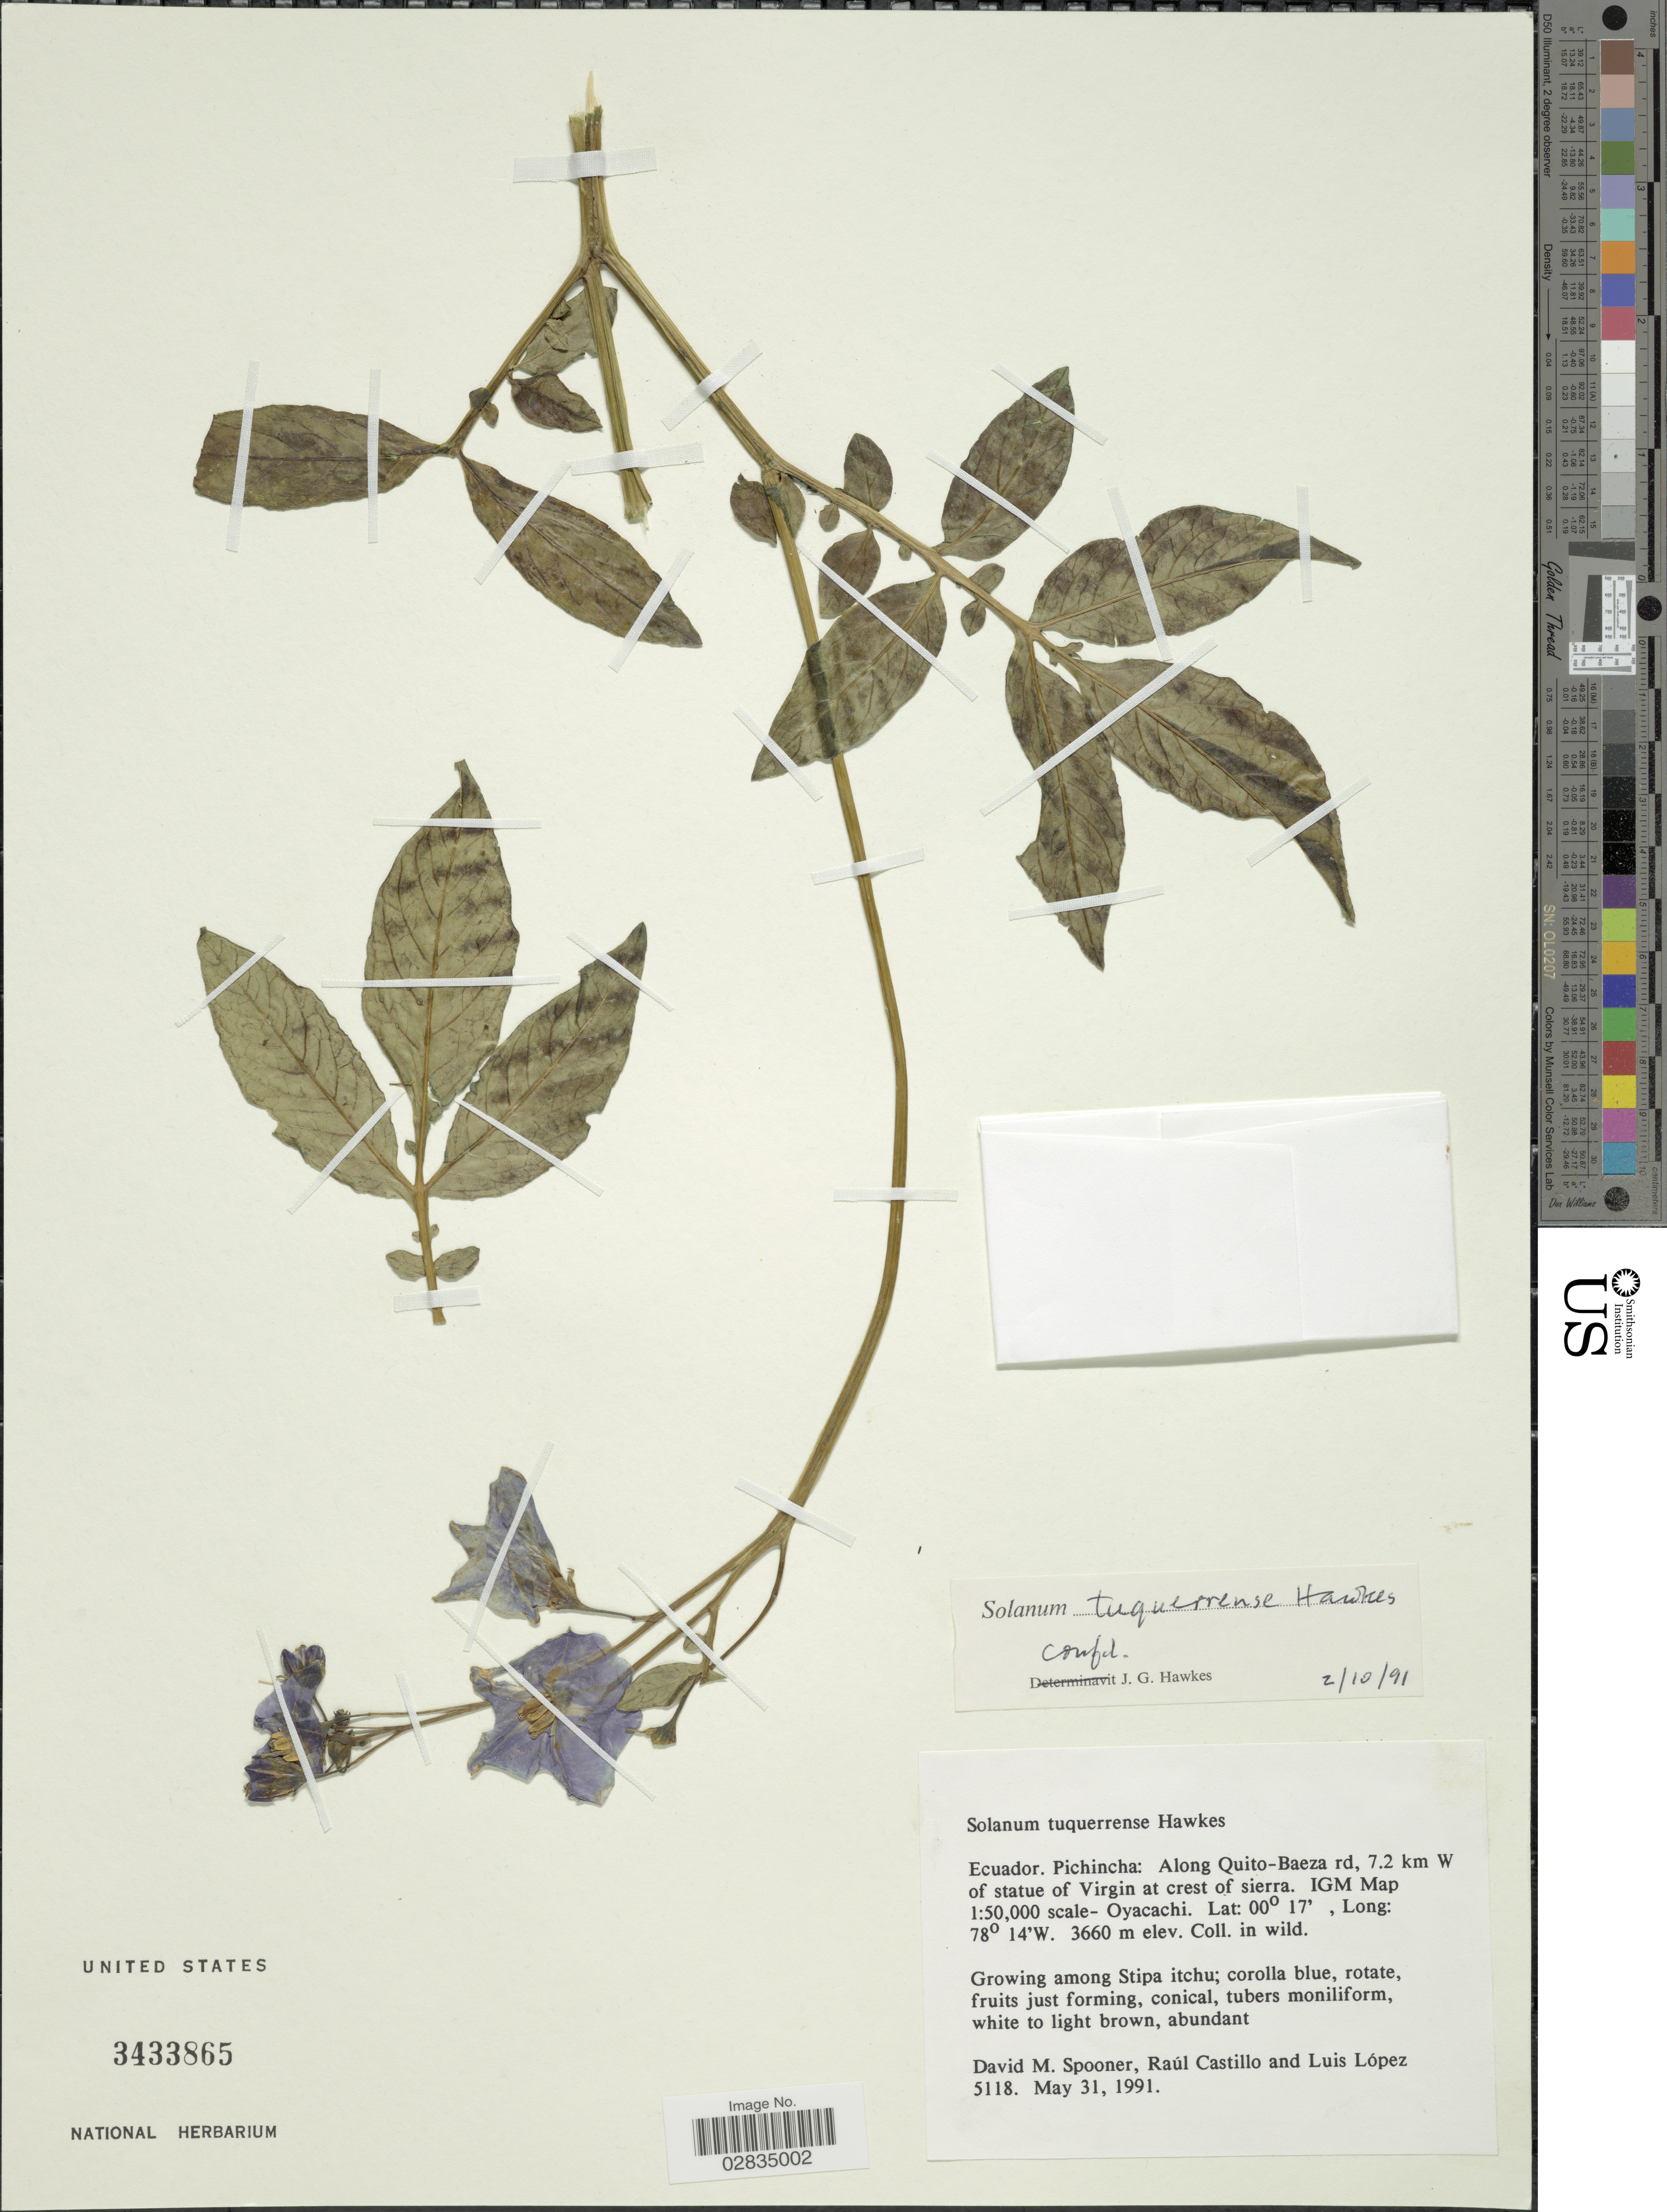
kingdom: Plantae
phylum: Tracheophyta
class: Magnoliopsida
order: Solanales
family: Solanaceae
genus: Solanum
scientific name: Solanum tuquerrense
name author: Hawkes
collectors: D. Spooner, R. Castillo & L. López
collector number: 5118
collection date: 1991-05-31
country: Ecuador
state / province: Pichincha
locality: Along Quito-Baeza rd, 7.2 km W of statue of Virgin at crest of sierra, IGM Map 1:50.000 scale-Oyacachi.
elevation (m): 3660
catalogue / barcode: US 3433865